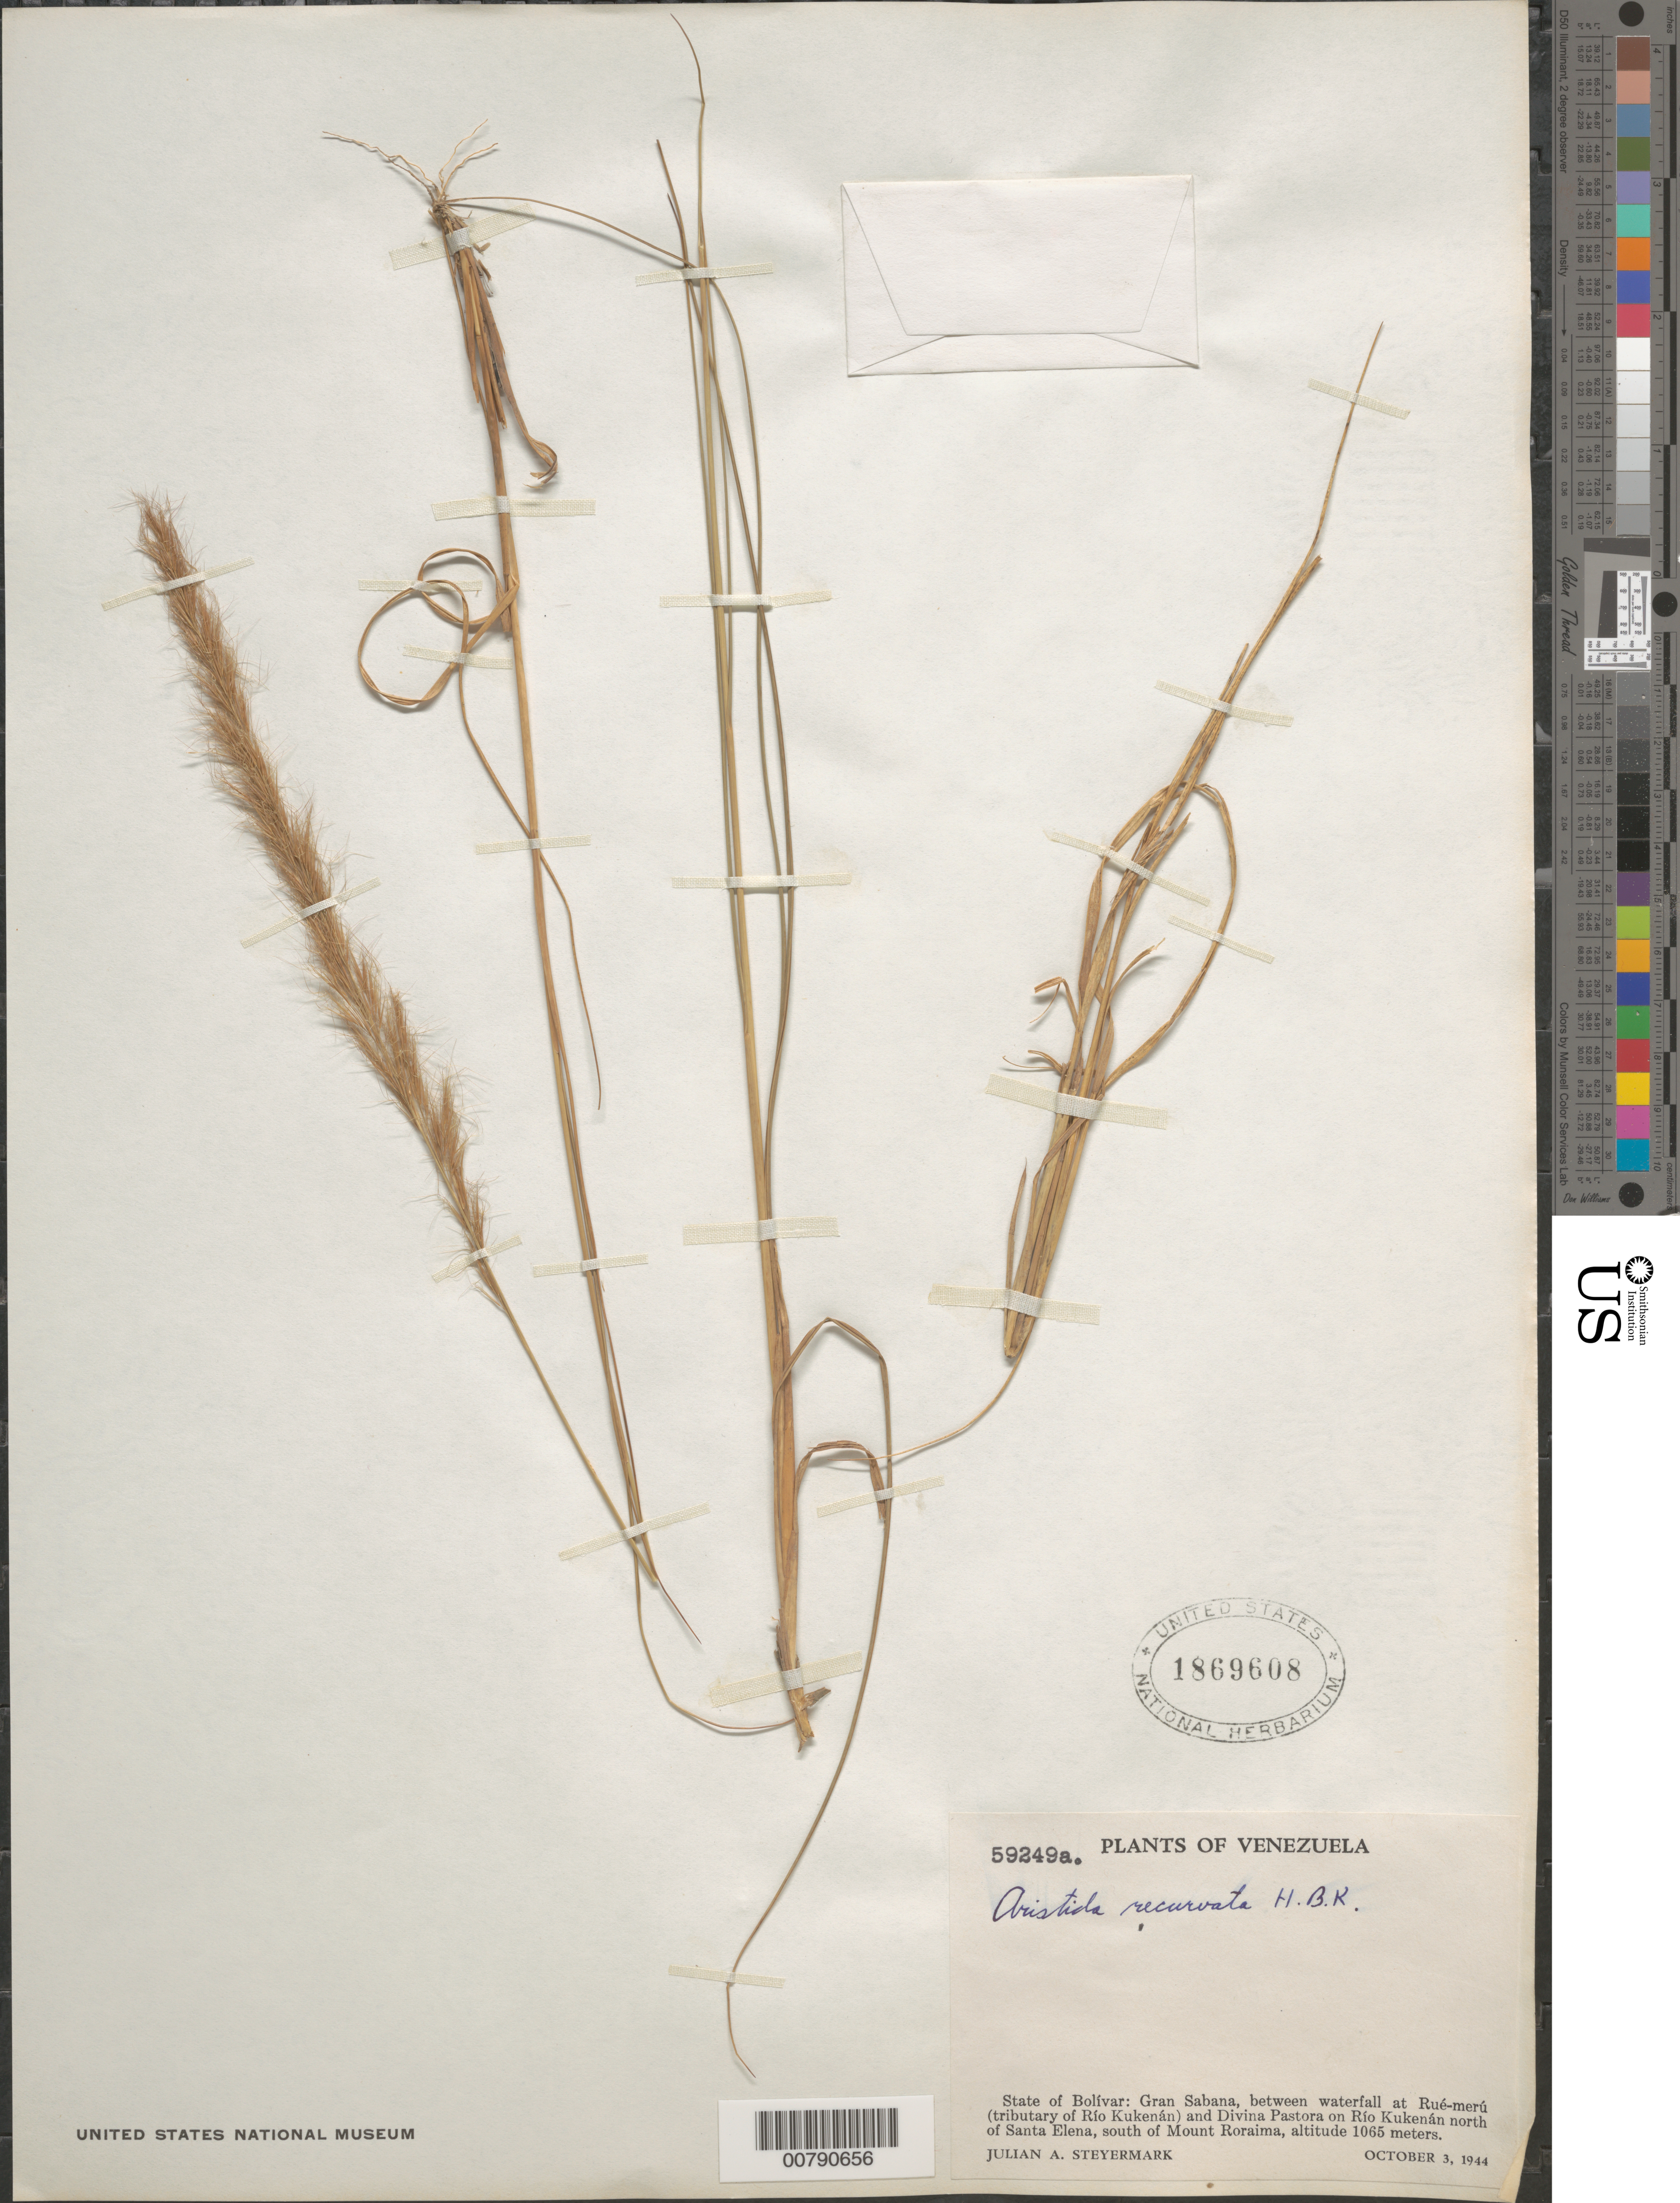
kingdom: Plantae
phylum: Tracheophyta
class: Liliopsida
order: Poales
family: Poaceae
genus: Aristida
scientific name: Aristida recurvata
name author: Kunth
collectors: J. Steyermark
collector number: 59249 a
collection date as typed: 3-Oct-44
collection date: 1944-10-03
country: Venezuela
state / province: Bolívar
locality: Gran Sabana, between waterfall at Rué-merú (trib of Río Kukenán) and Divina Pastora on Río Kukenán, north of Santa Elena, south of Mount Roraima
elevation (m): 1065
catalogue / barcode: US 1869608